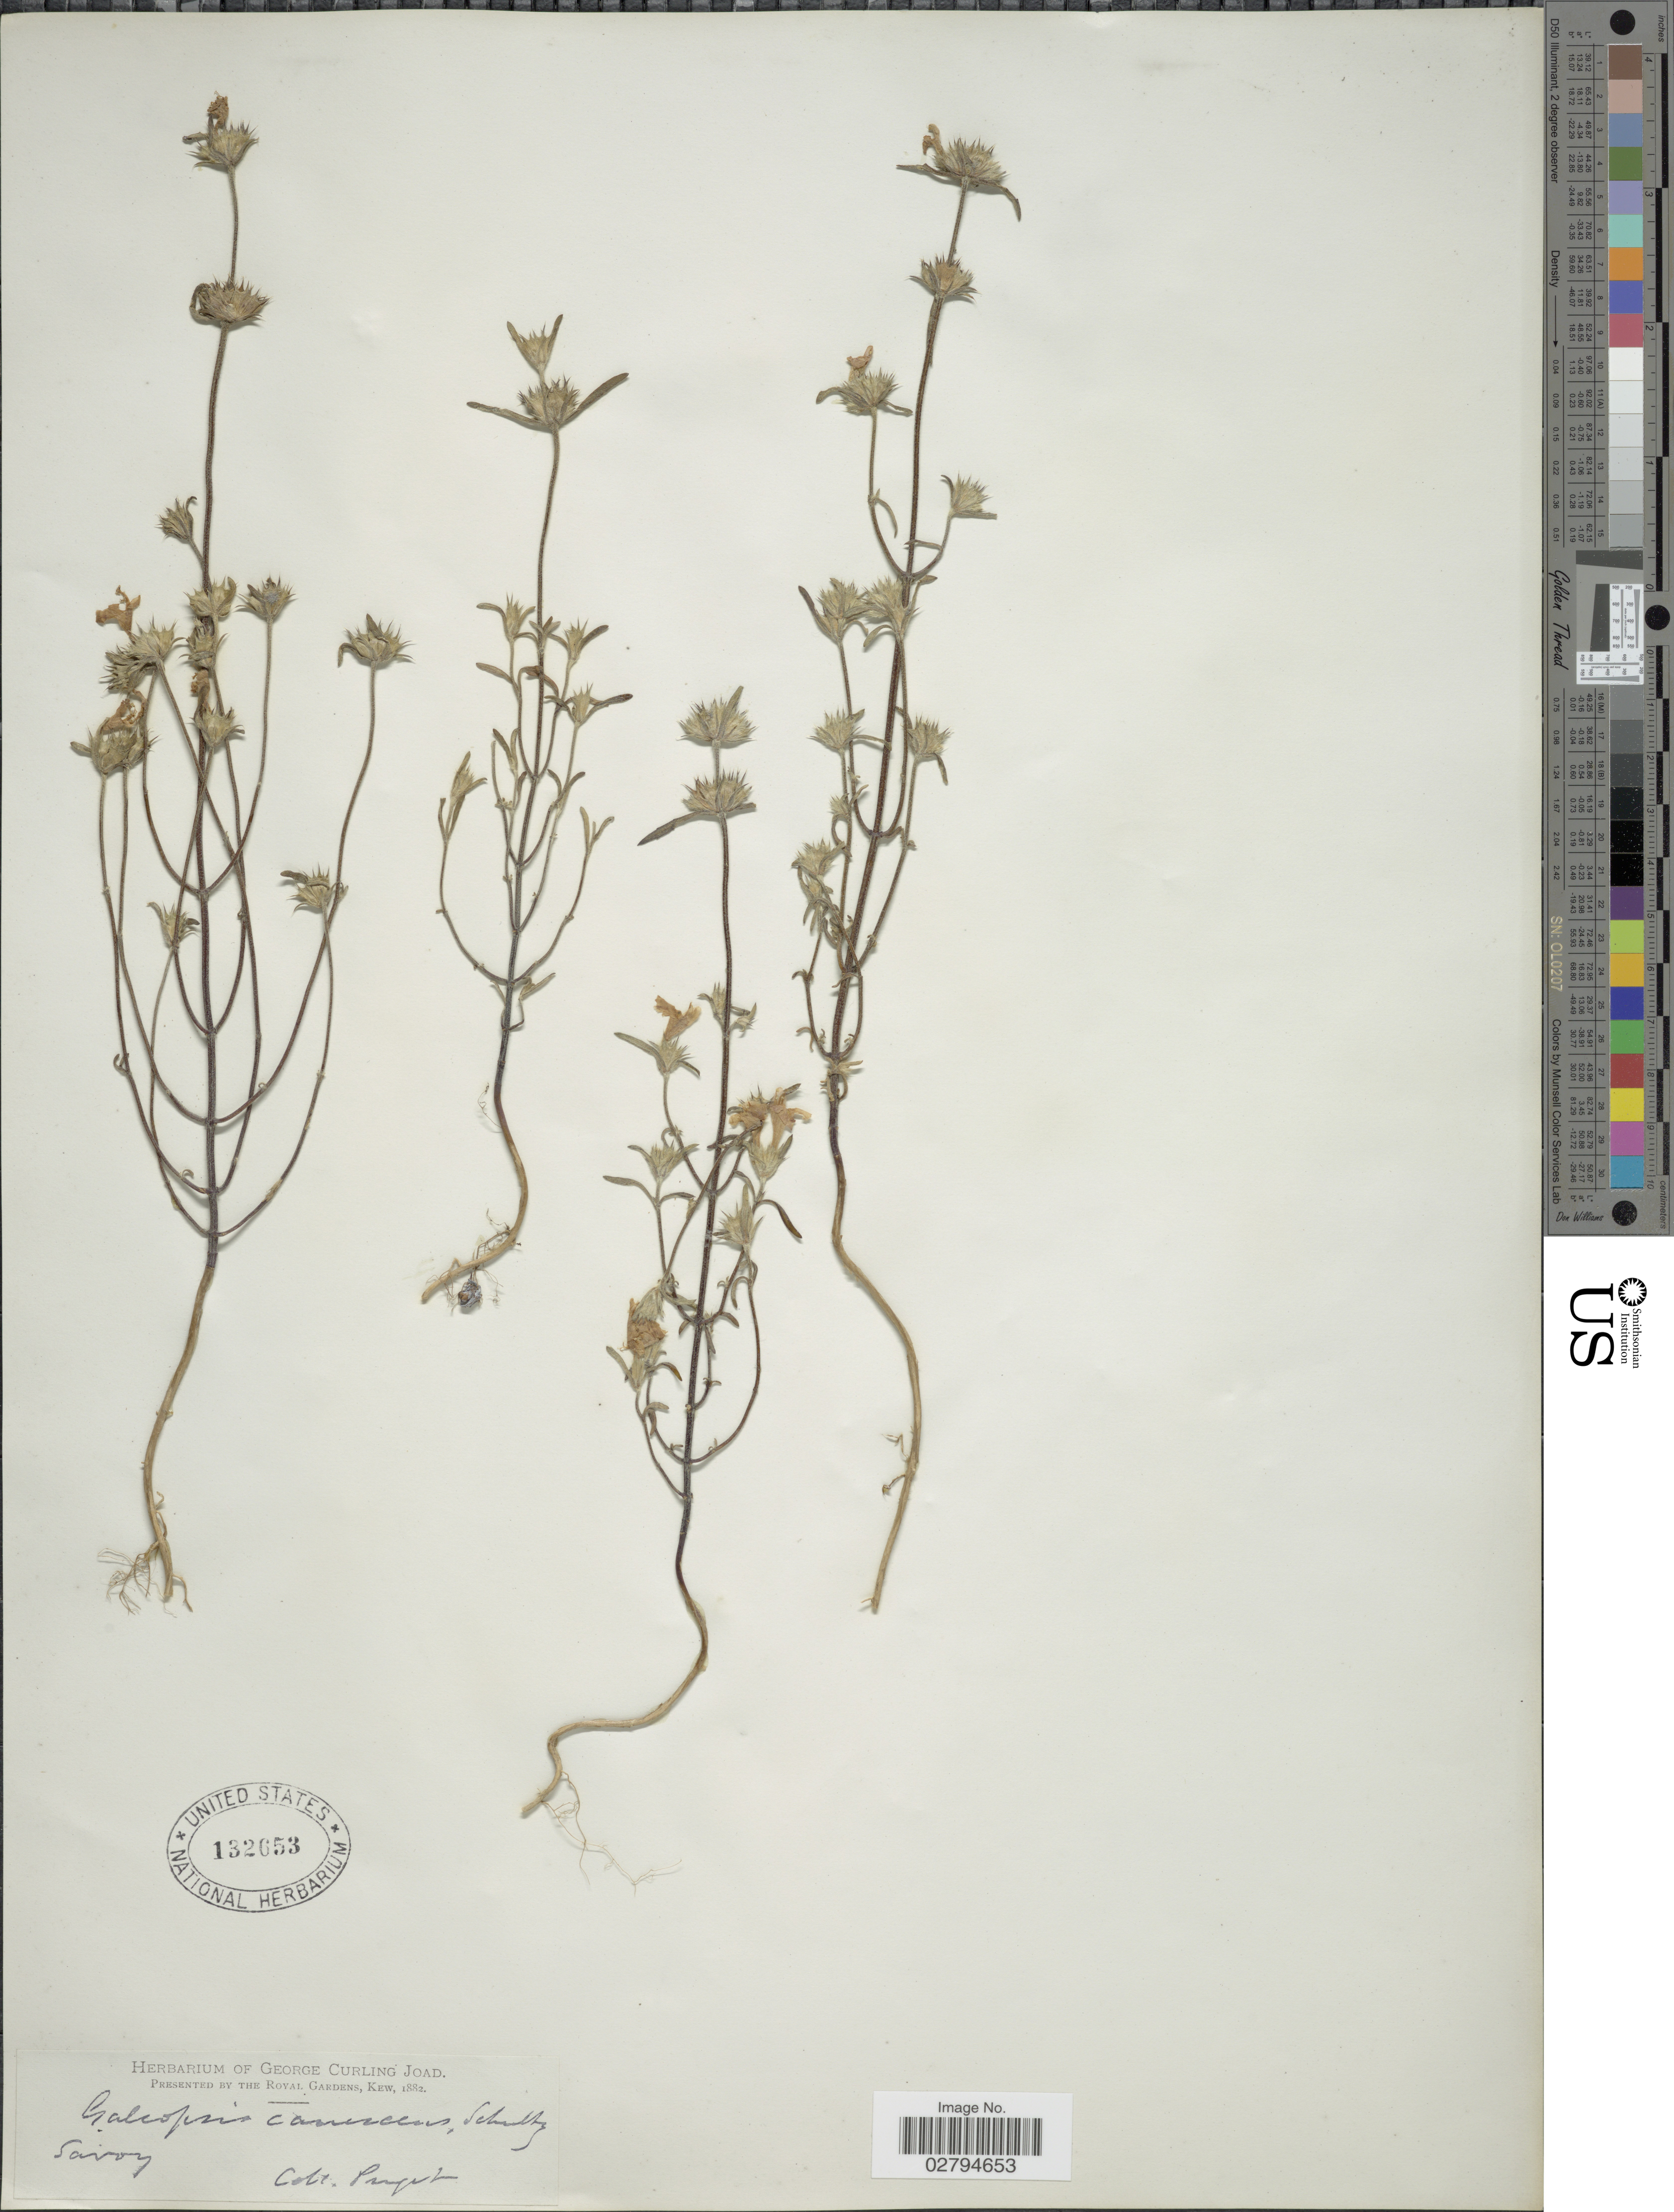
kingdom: Plantae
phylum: Tracheophyta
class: Magnoliopsida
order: Lamiales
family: Lamiaceae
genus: Galeopsis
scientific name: Galeopsis canescens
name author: Schult.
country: France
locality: Savoy.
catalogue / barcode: US 132653